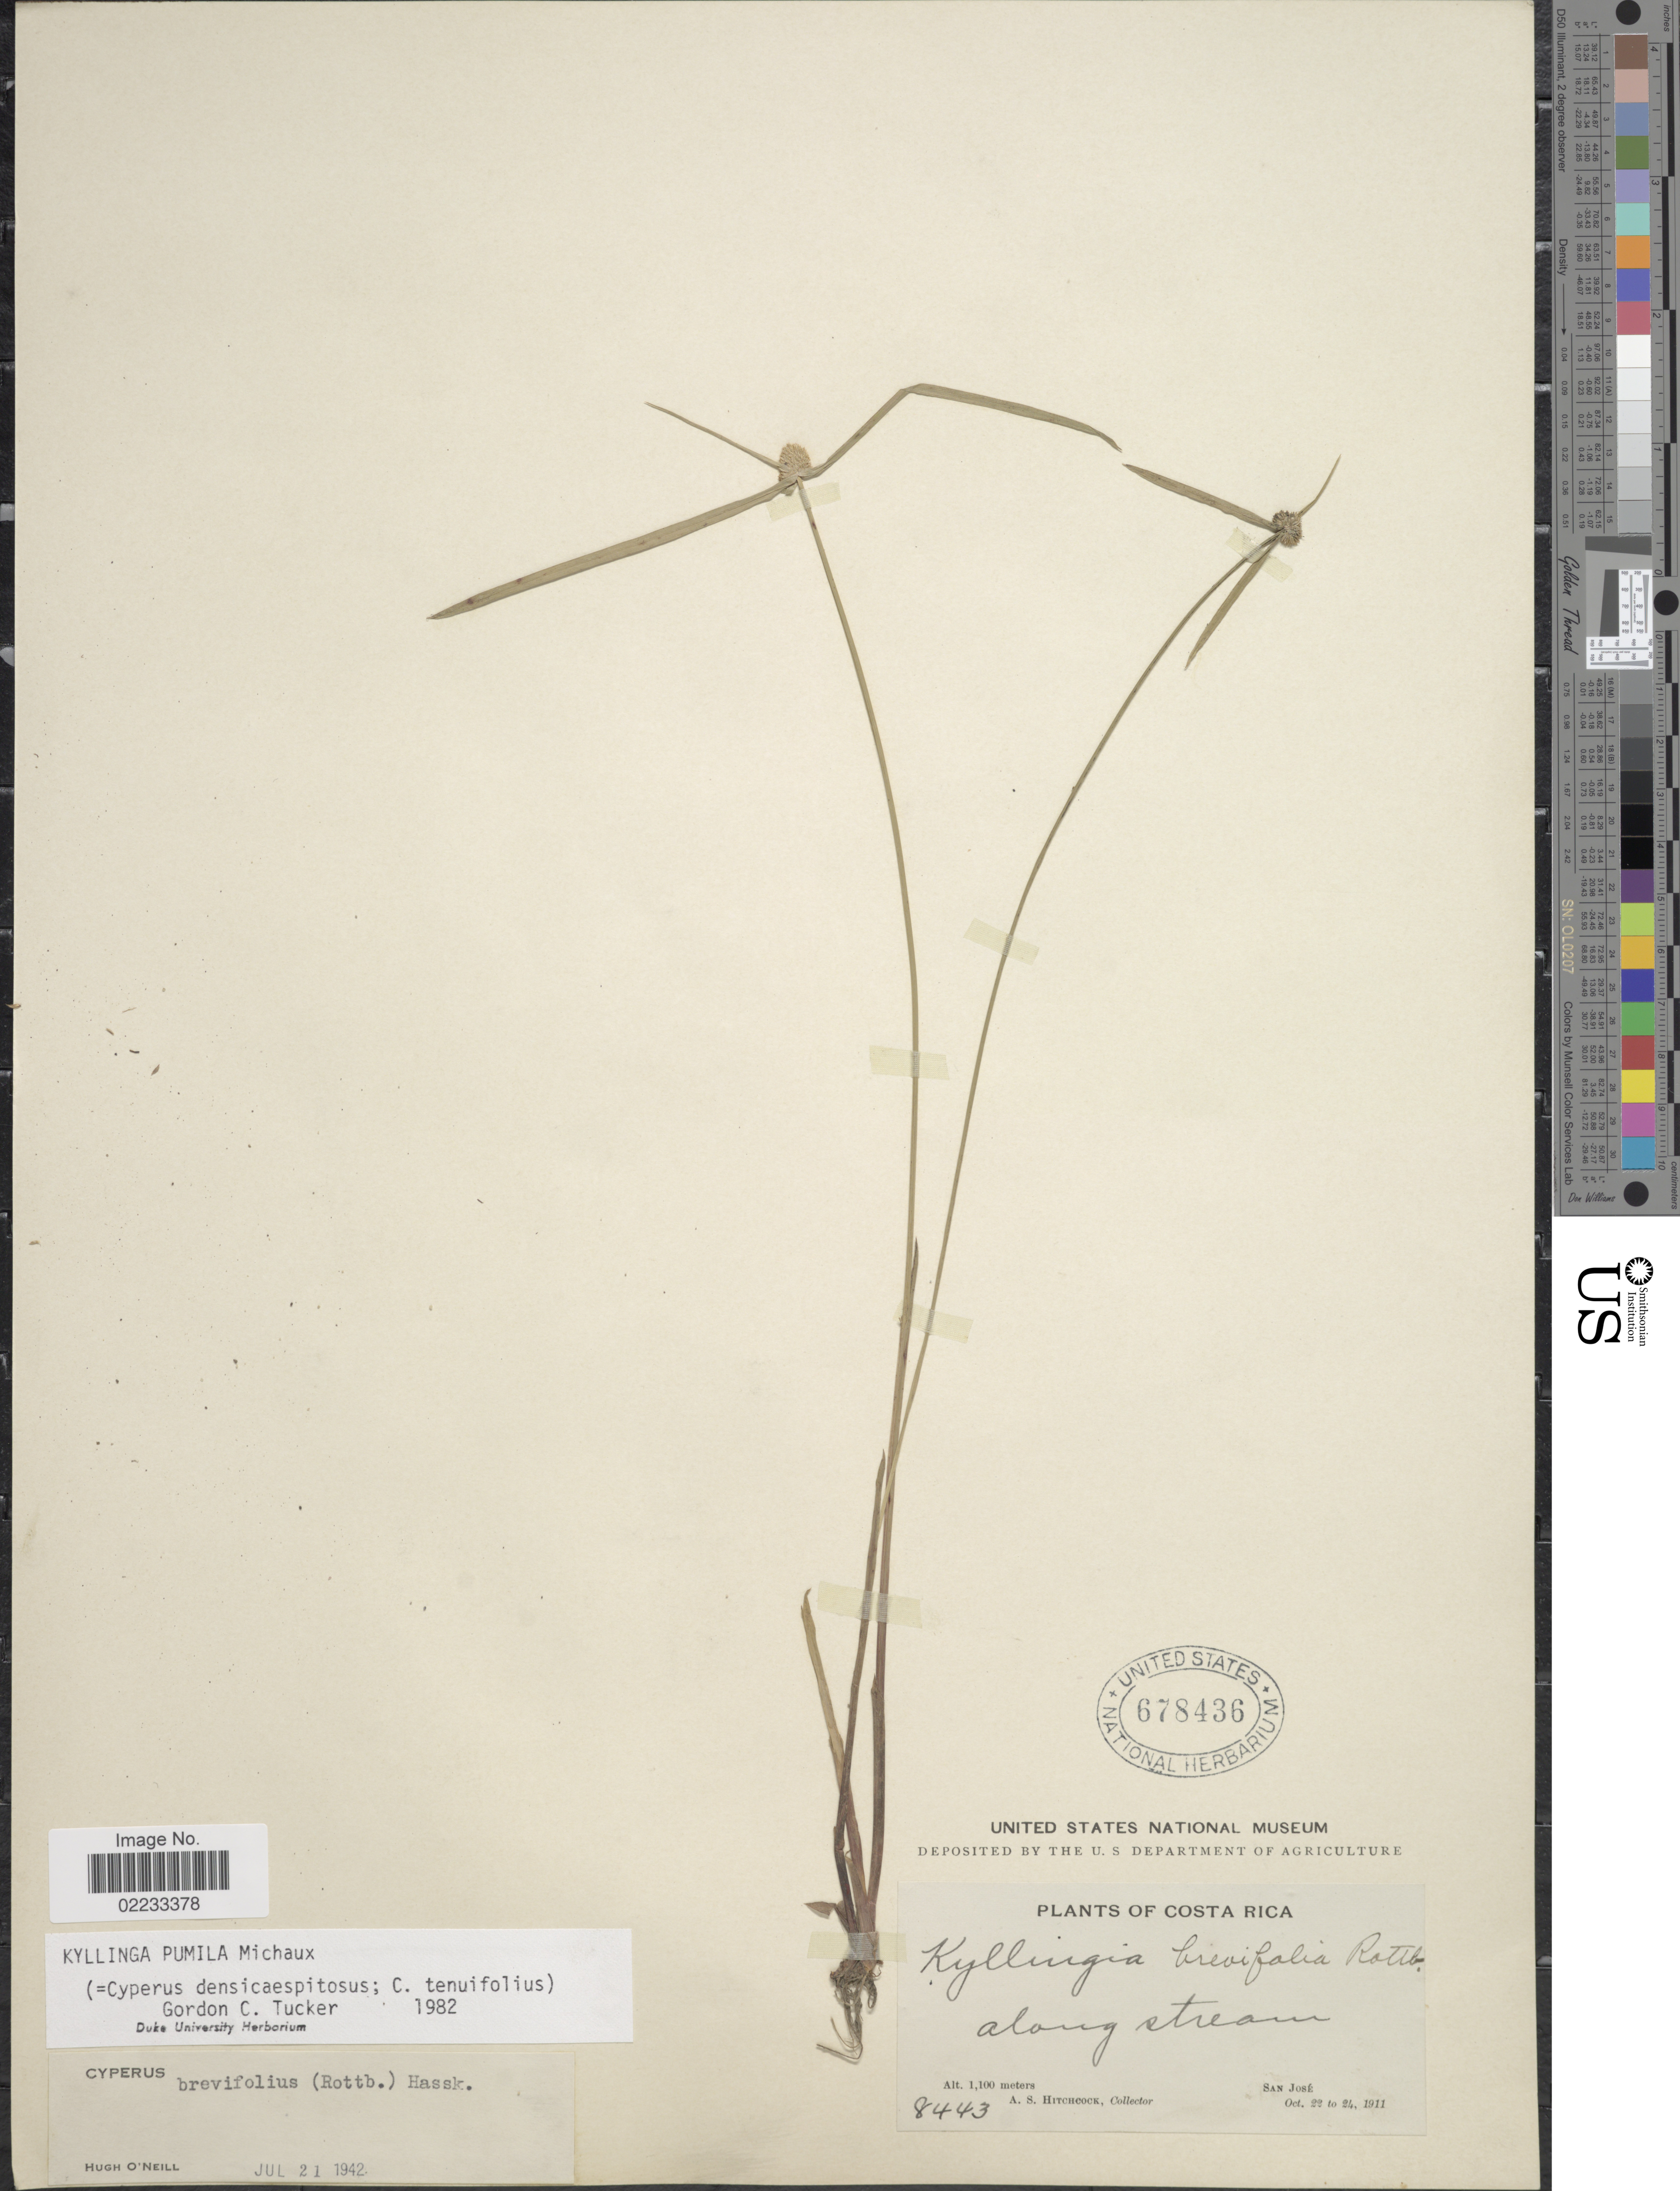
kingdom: Plantae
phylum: Tracheophyta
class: Liliopsida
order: Poales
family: Cyperaceae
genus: Cyperus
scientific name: Cyperus hortensis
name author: (Salzm. ex Steud.) Dorr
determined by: Strong, Mark T., (BOT), Smithsonian Institution - National Museum of Natural History (UNITED STATES)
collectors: A. S. Hitchcock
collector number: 8443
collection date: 1911-10-22/1911-10-24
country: Costa Rica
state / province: San José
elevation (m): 1100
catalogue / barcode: US 678436